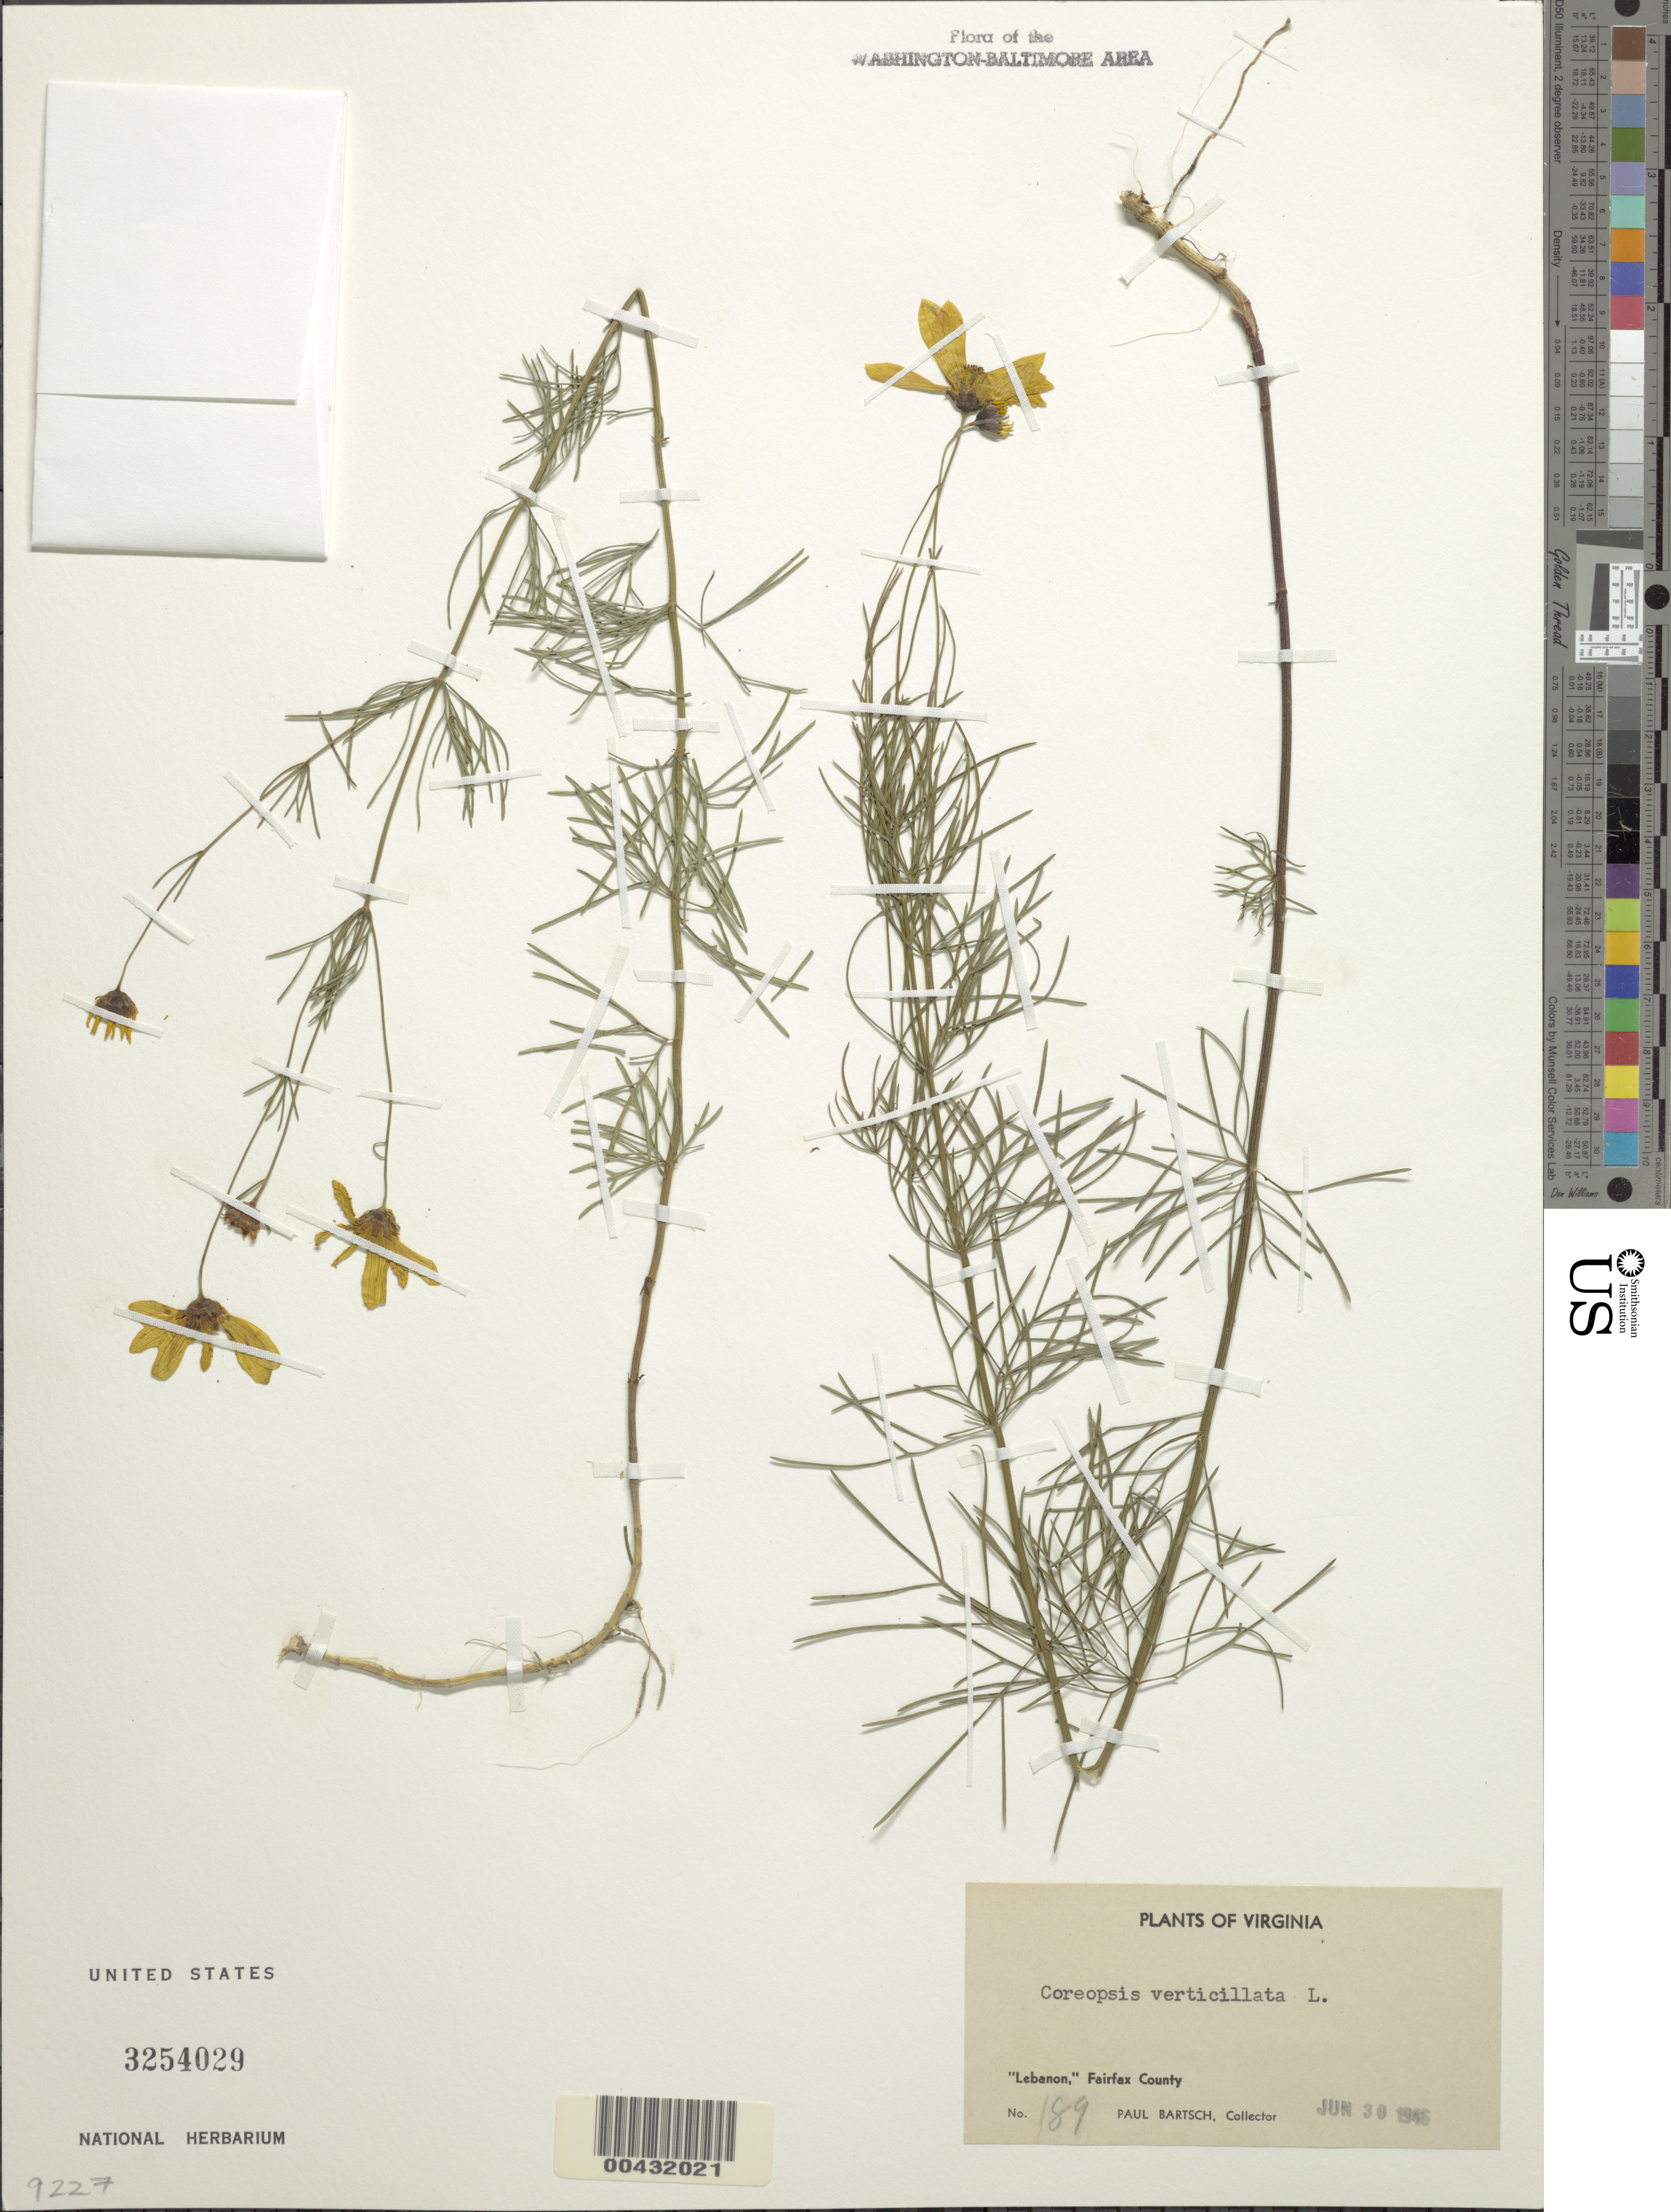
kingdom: Plantae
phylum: Tracheophyta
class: Magnoliopsida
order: Asterales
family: Asteraceae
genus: Coreopsis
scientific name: Coreopsis verticillata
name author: L.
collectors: P. Bartsch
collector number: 189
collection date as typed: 30 Jun 1946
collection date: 1946-06-30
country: United States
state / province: Virginia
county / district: Fairfax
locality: Lebanon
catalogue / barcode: US 3254029